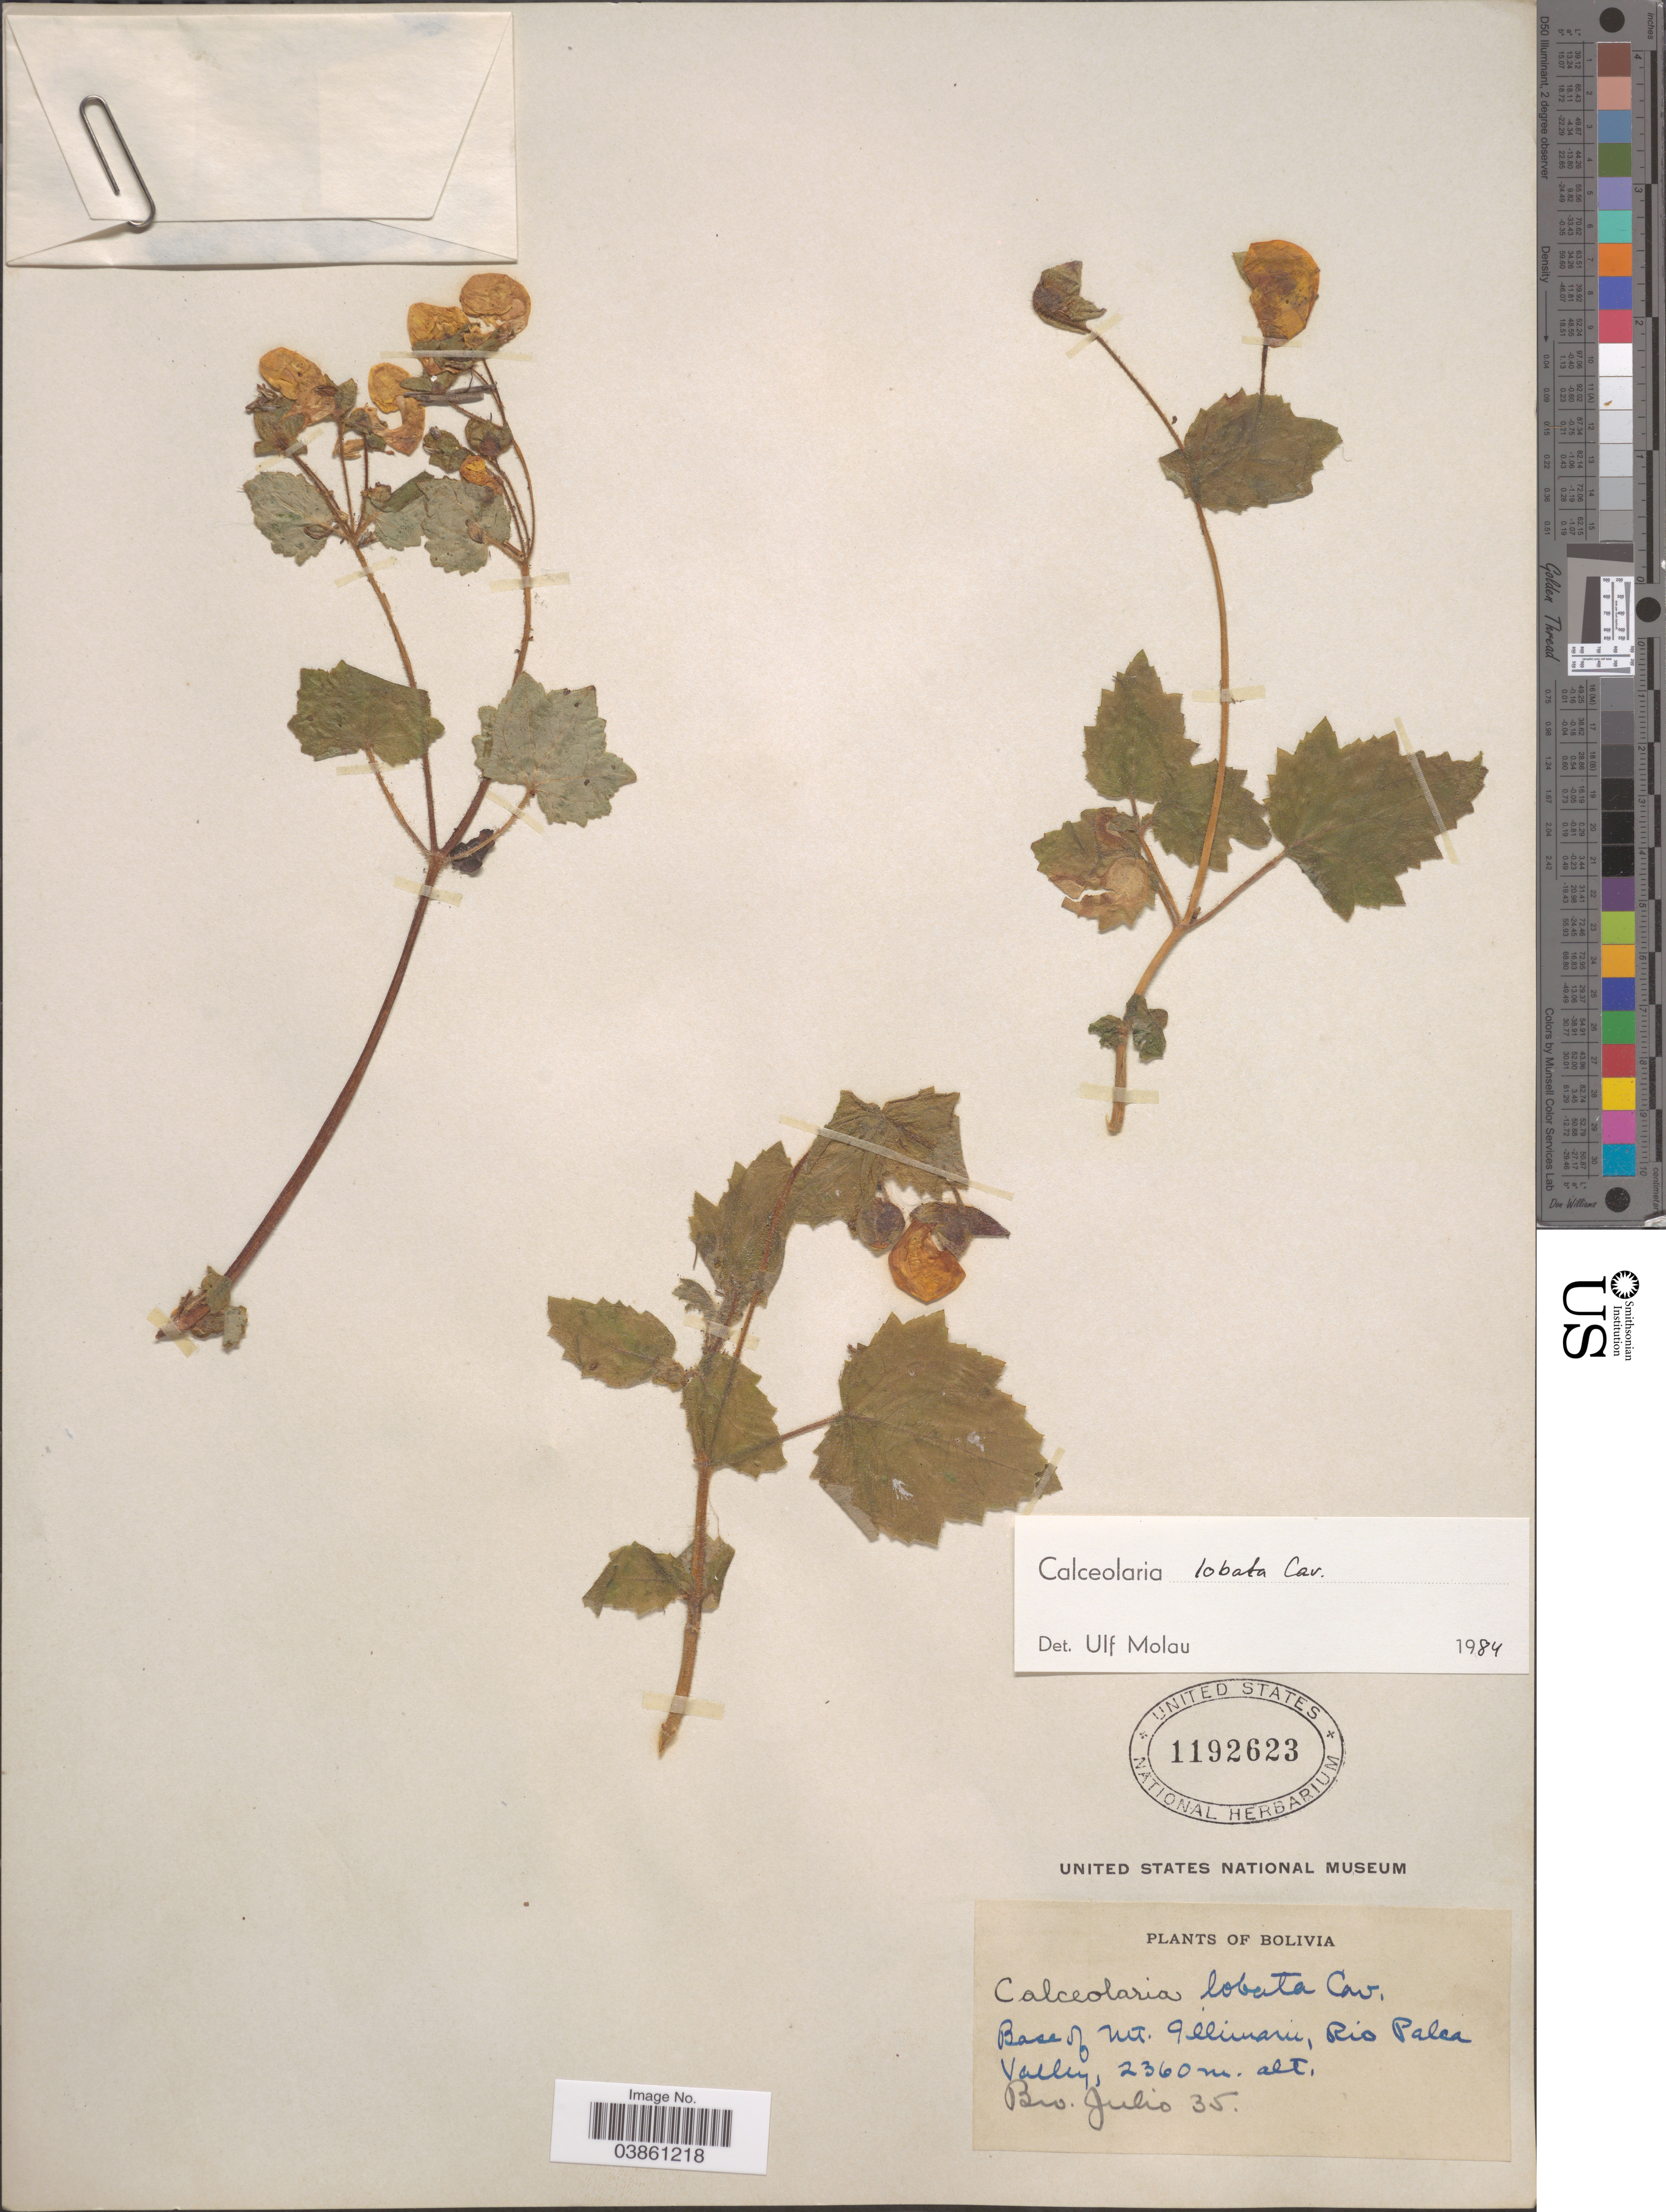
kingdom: Plantae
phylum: Tracheophyta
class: Magnoliopsida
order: Lamiales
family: Calceolariaceae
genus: Calceolaria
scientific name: Calceolaria lobata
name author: Cav.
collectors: Bro. Julio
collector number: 35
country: Bolivia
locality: Base of Mt. Illunaru, Rio Palca Valley.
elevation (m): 2360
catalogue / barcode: US 1192623